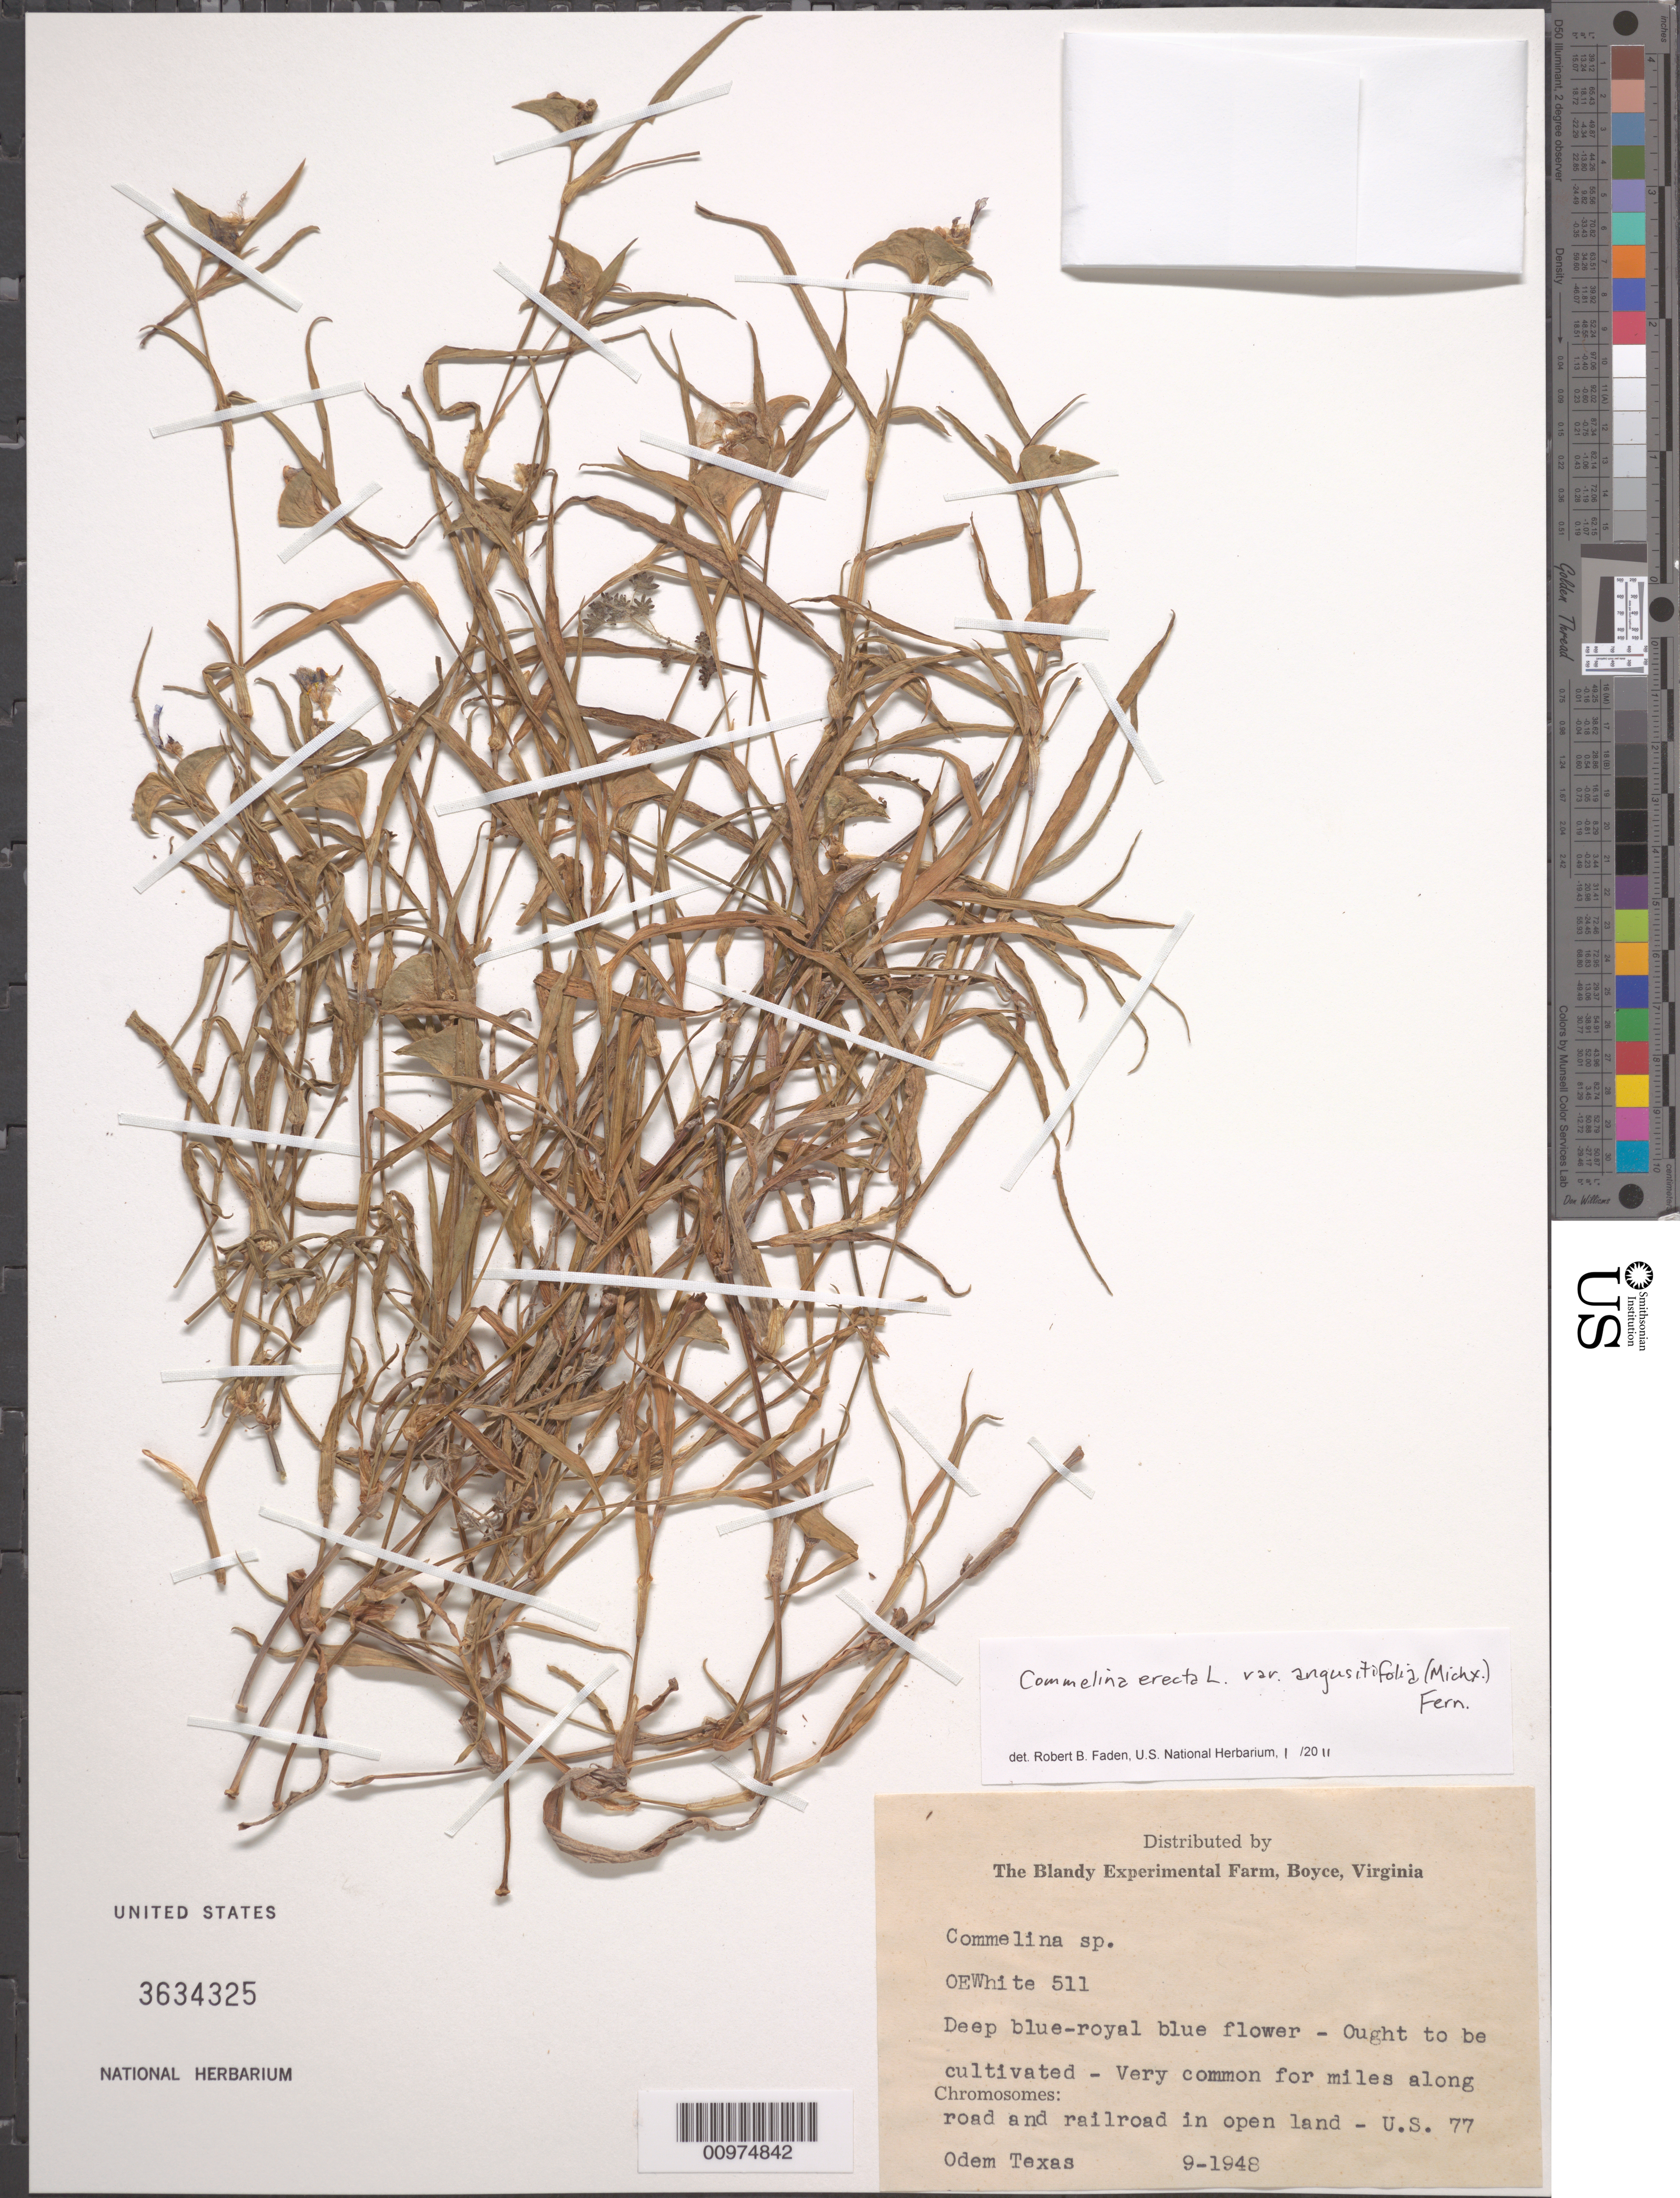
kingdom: Plantae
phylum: Tracheophyta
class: Liliopsida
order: Commelinales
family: Commelinaceae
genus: Commelina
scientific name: Commelina erecta var. angustifolia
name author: (Michx.) Fernald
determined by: Faden, Robert B., (US), Smithsonian Institution - National Museum of Natural History (UNITED STATES)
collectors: O. E. White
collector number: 511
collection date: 1948-09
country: United States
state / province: Texas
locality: Odem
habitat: for miles along road and railroad in open land - US 77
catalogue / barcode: US 3634325